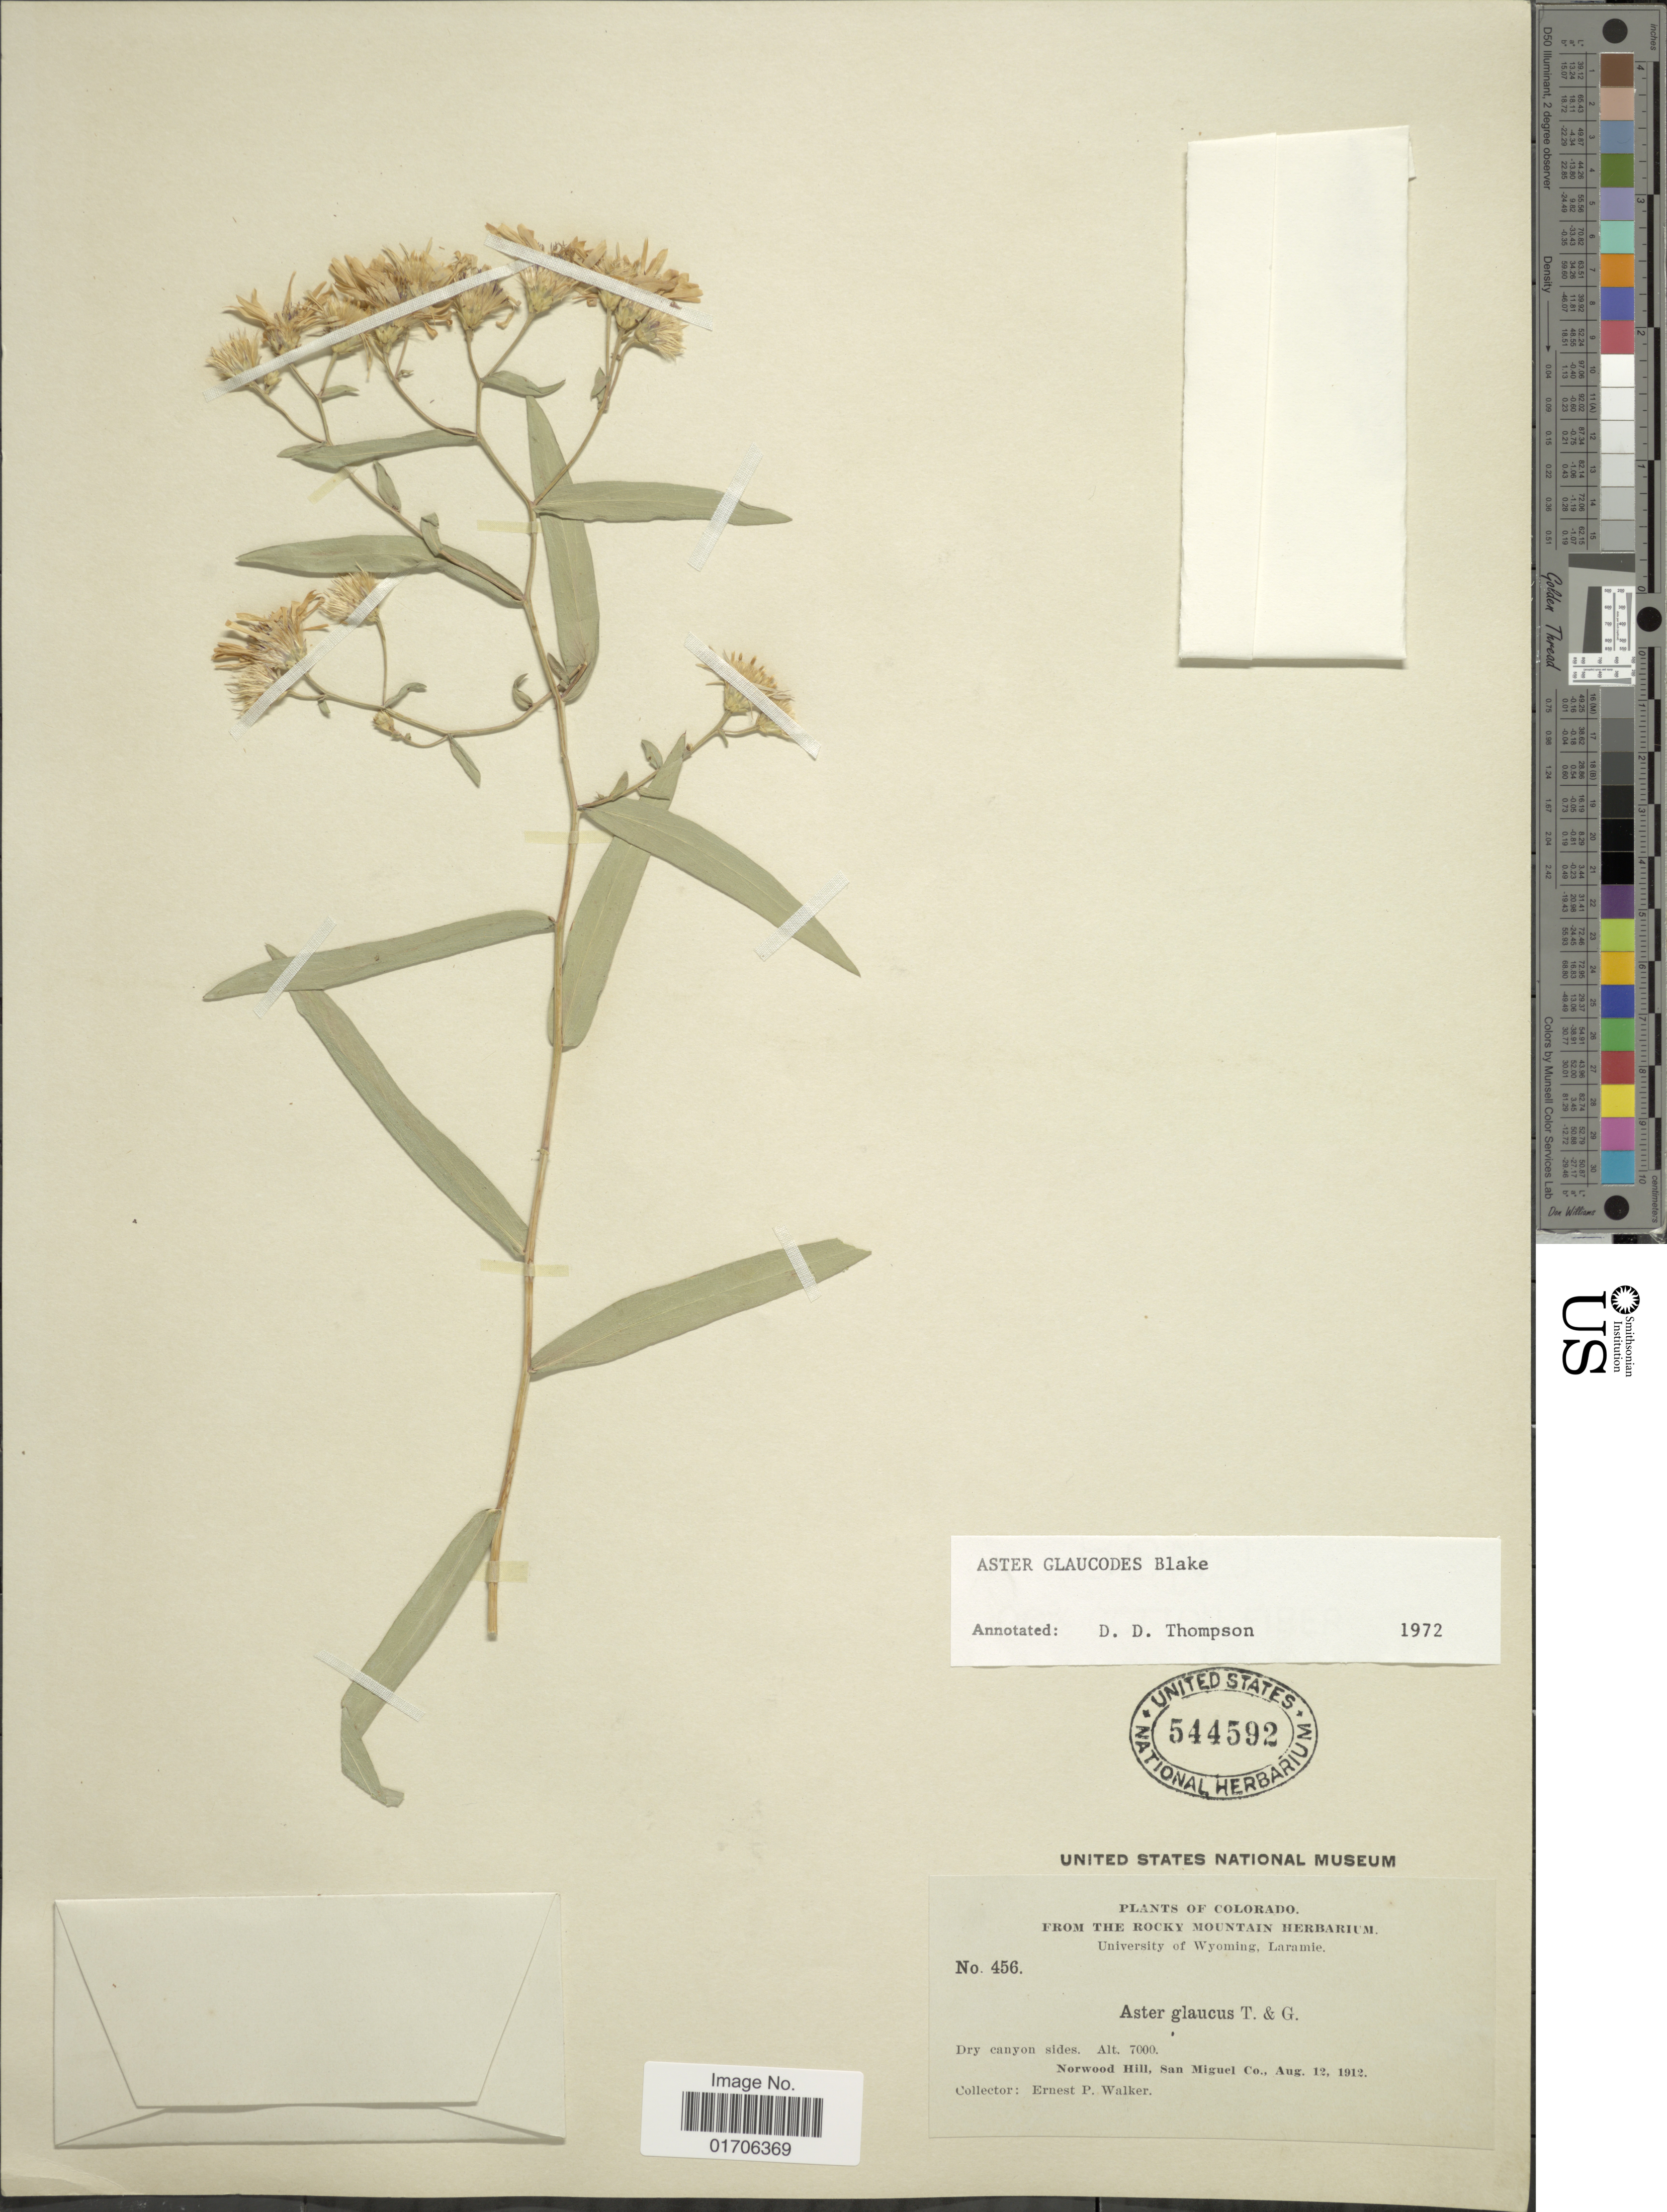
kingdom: Plantae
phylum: Tracheophyta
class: Magnoliopsida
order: Asterales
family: Asteraceae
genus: Eurybia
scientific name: Eurybia glauca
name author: (Nutt.) G.L. Nesom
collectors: E. P. Walker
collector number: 456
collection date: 1912-08-12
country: United States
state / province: Colorado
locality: Colorado. Dry canyon sides. Norwood Hill, San Miguel Co.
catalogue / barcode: US 544592